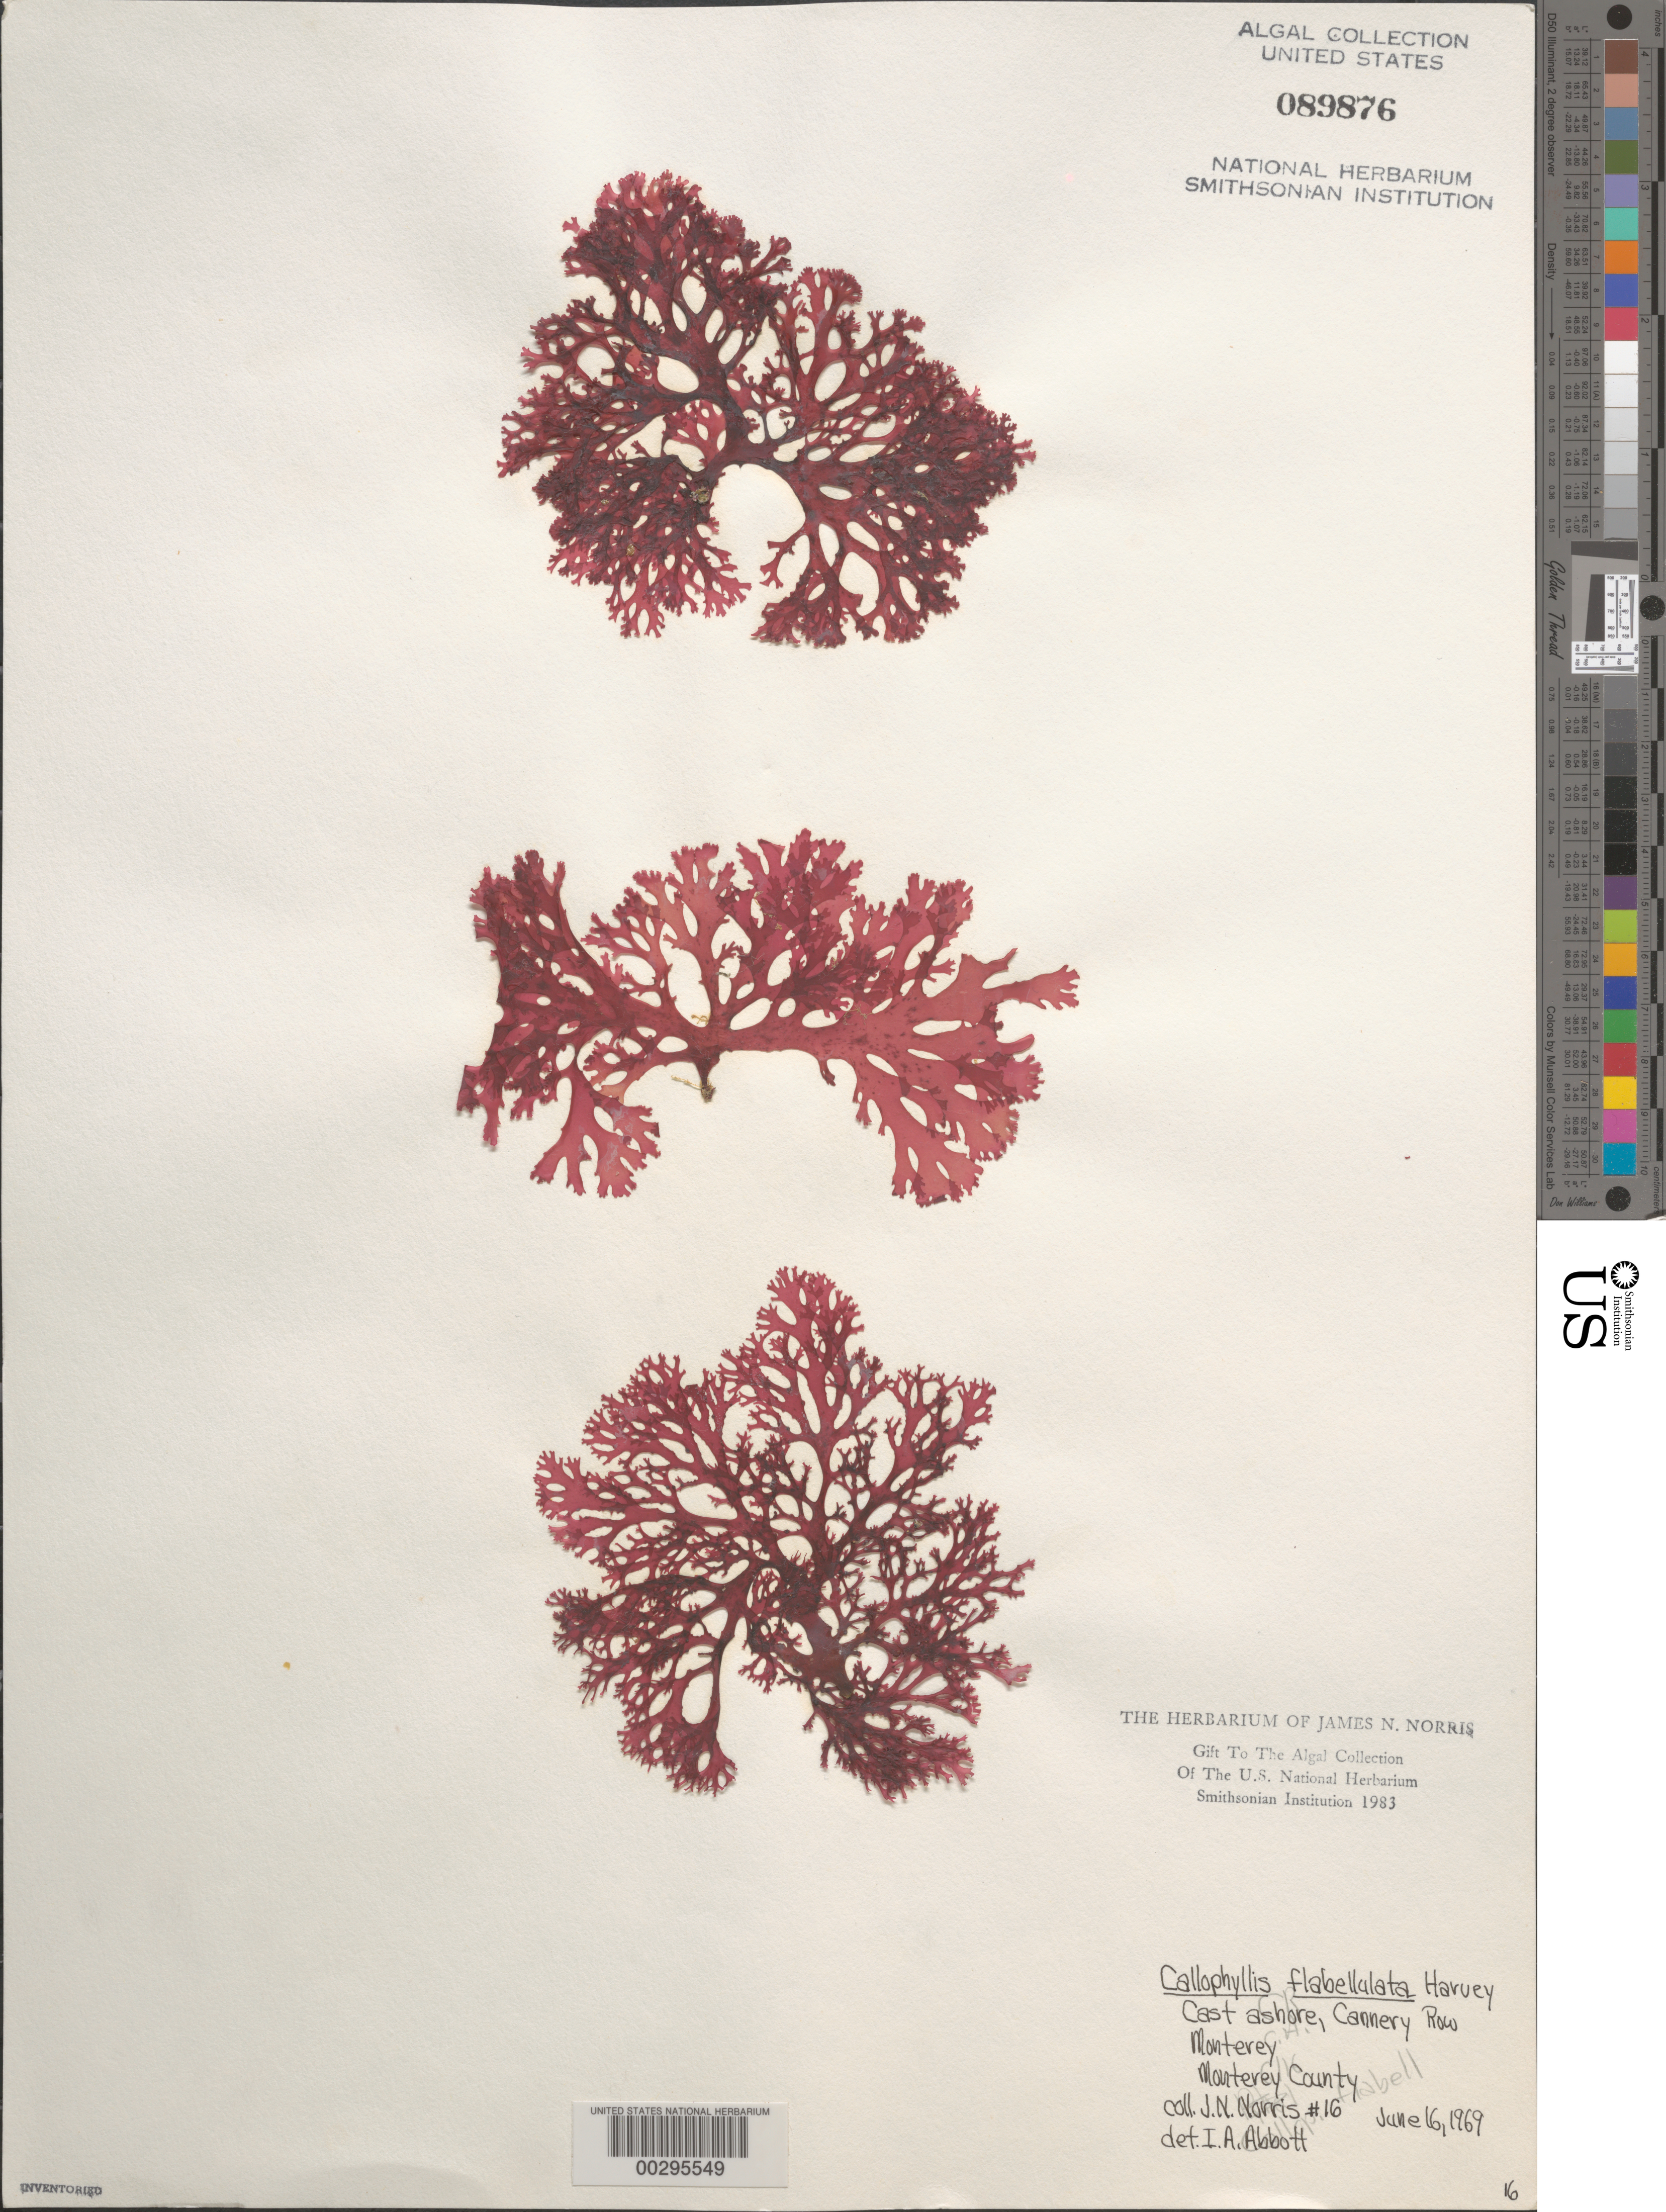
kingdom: Plantae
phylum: Rhodophyta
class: Florideophyceae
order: Gigartinales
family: Kallymeniaceae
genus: Callophyllis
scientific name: Callophyllis flabellulata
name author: Harv.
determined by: Abbott, Isabella A.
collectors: J. N. Norris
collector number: JN-16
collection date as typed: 16 Jun 1969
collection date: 1969-06-16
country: United States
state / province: California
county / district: Monterey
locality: Cannery Row, Monterey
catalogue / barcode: US 89876